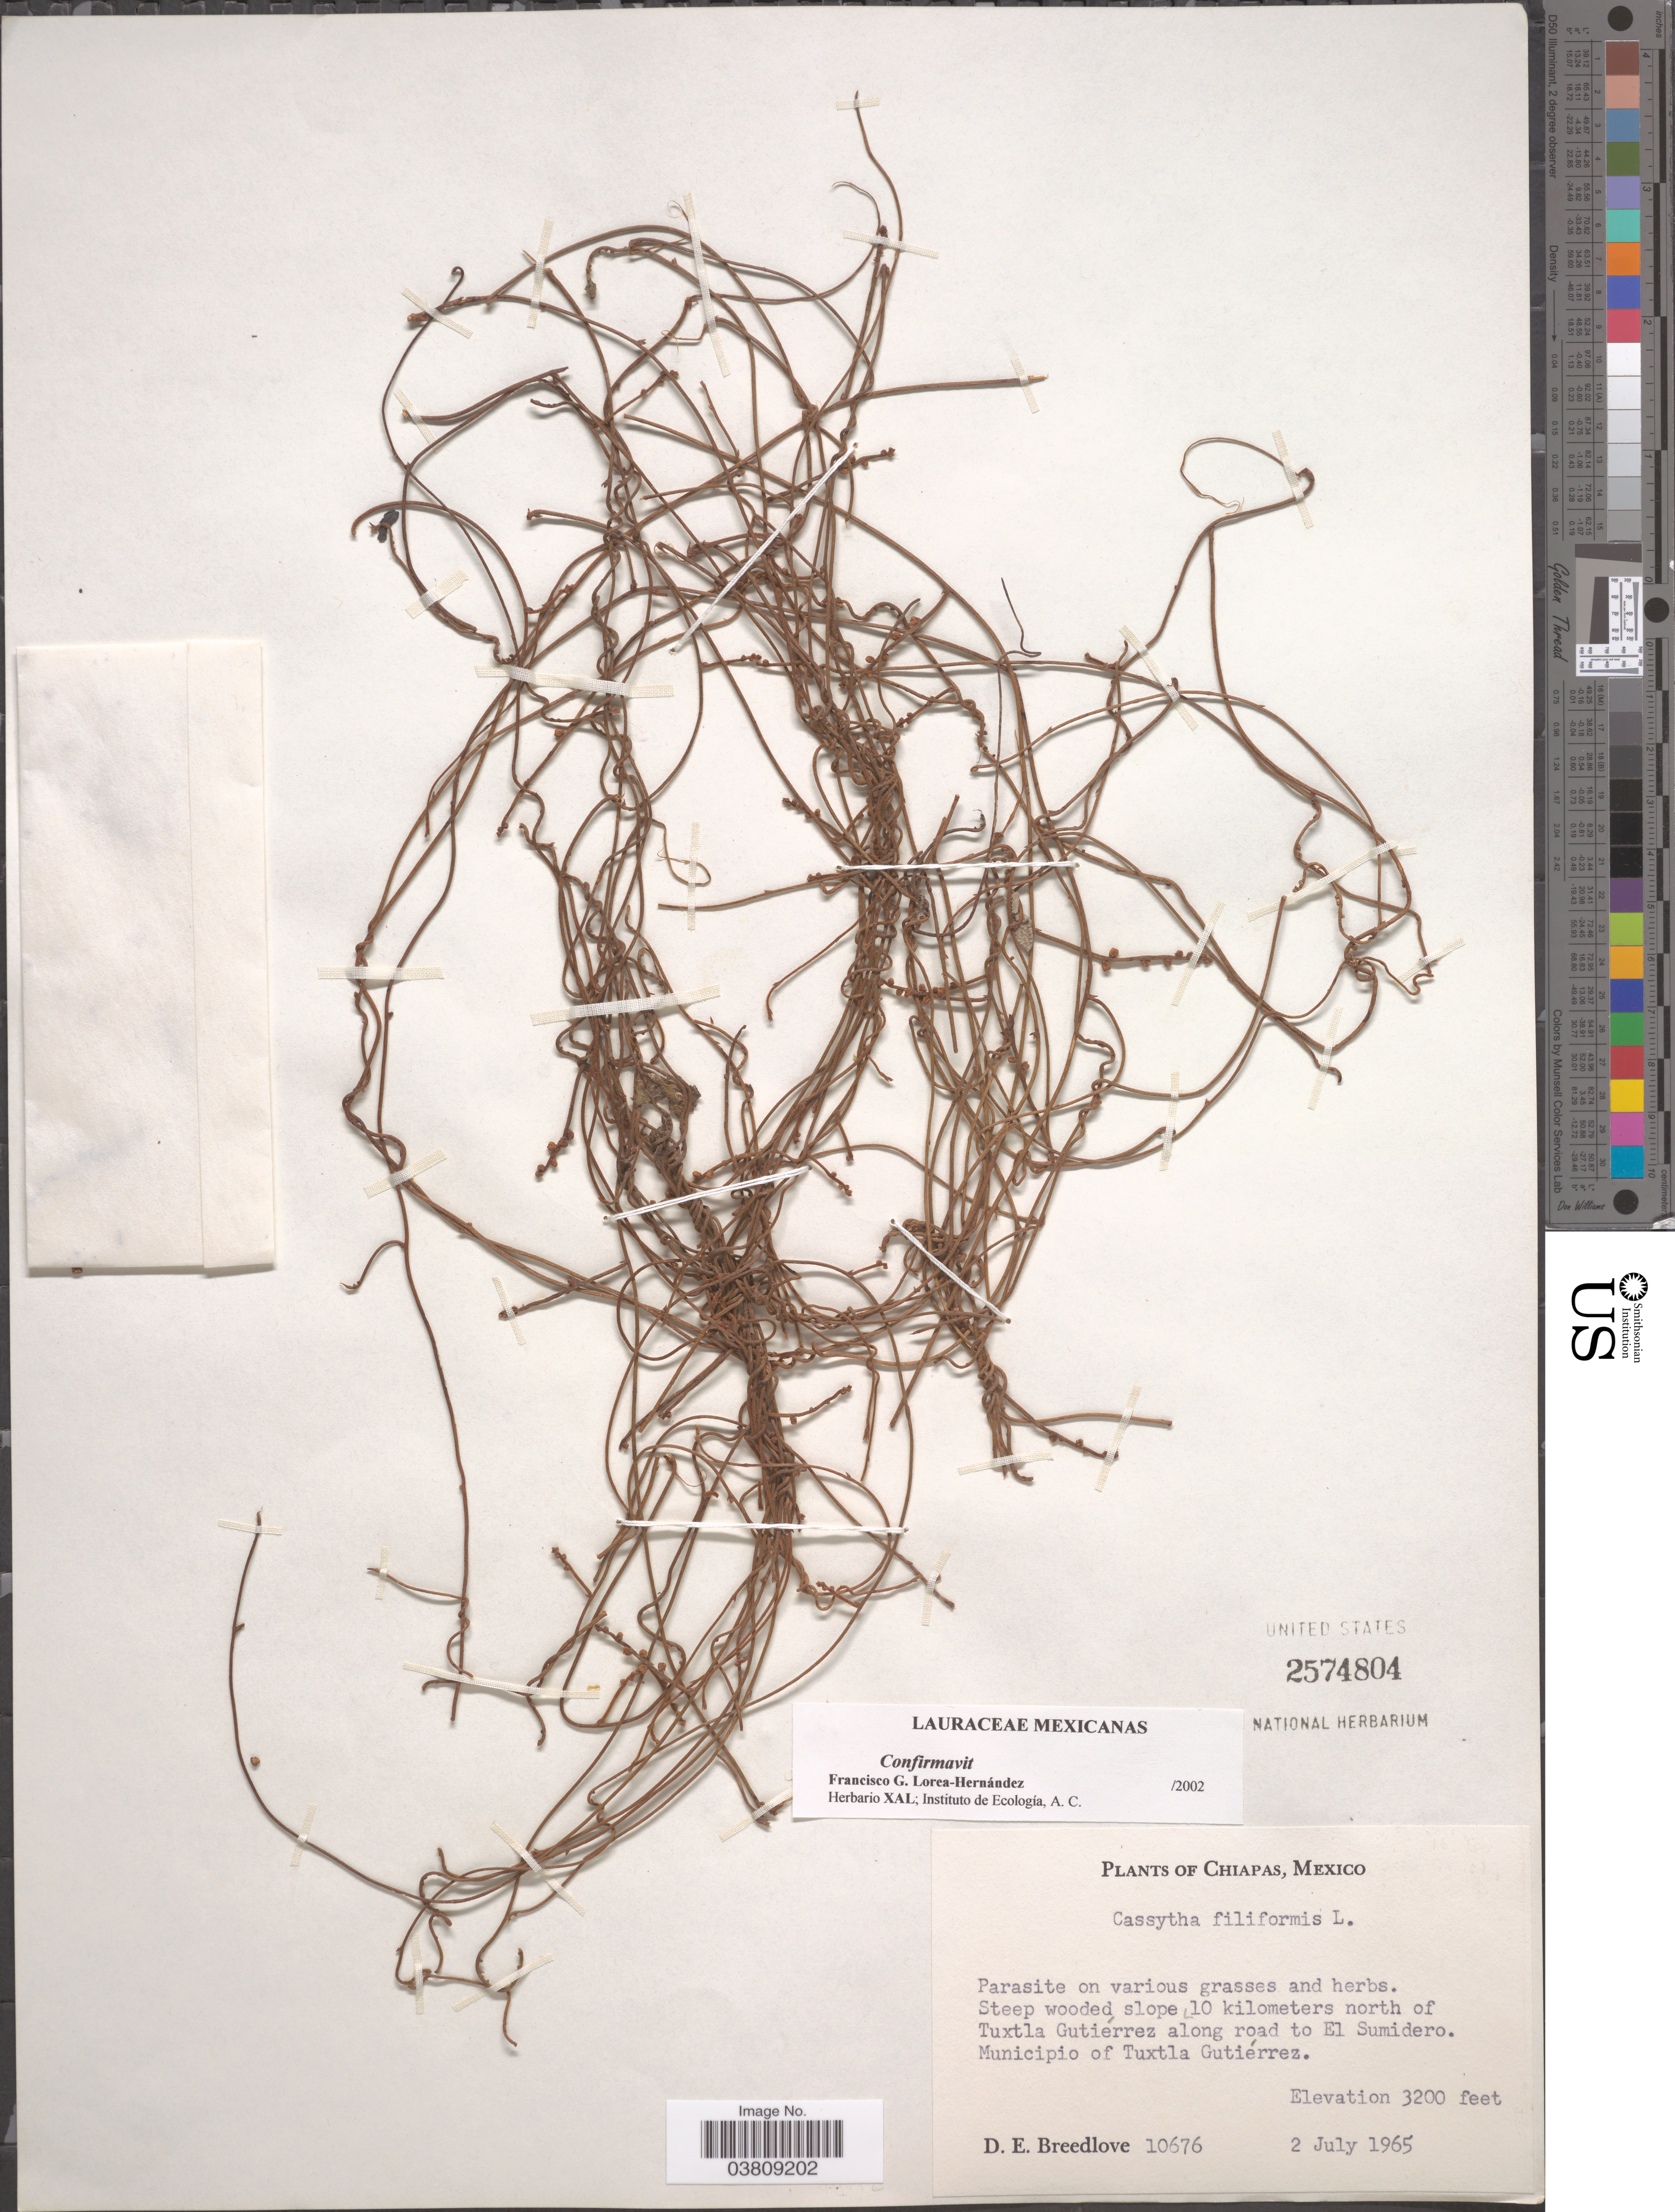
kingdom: Plantae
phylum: Tracheophyta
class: Magnoliopsida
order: Laurales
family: Lauraceae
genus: Cassytha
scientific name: Cassytha filiformis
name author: L.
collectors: D. E. Breedlove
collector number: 10676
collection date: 1965-07-02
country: Mexico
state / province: Chiapas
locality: Steep wooded slope 10 kilometers north of Tuxtla Gutiérrez along road to El Sumidero. Municipio of Tuxtla Gutiérrez.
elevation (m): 975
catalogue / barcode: US 2574804